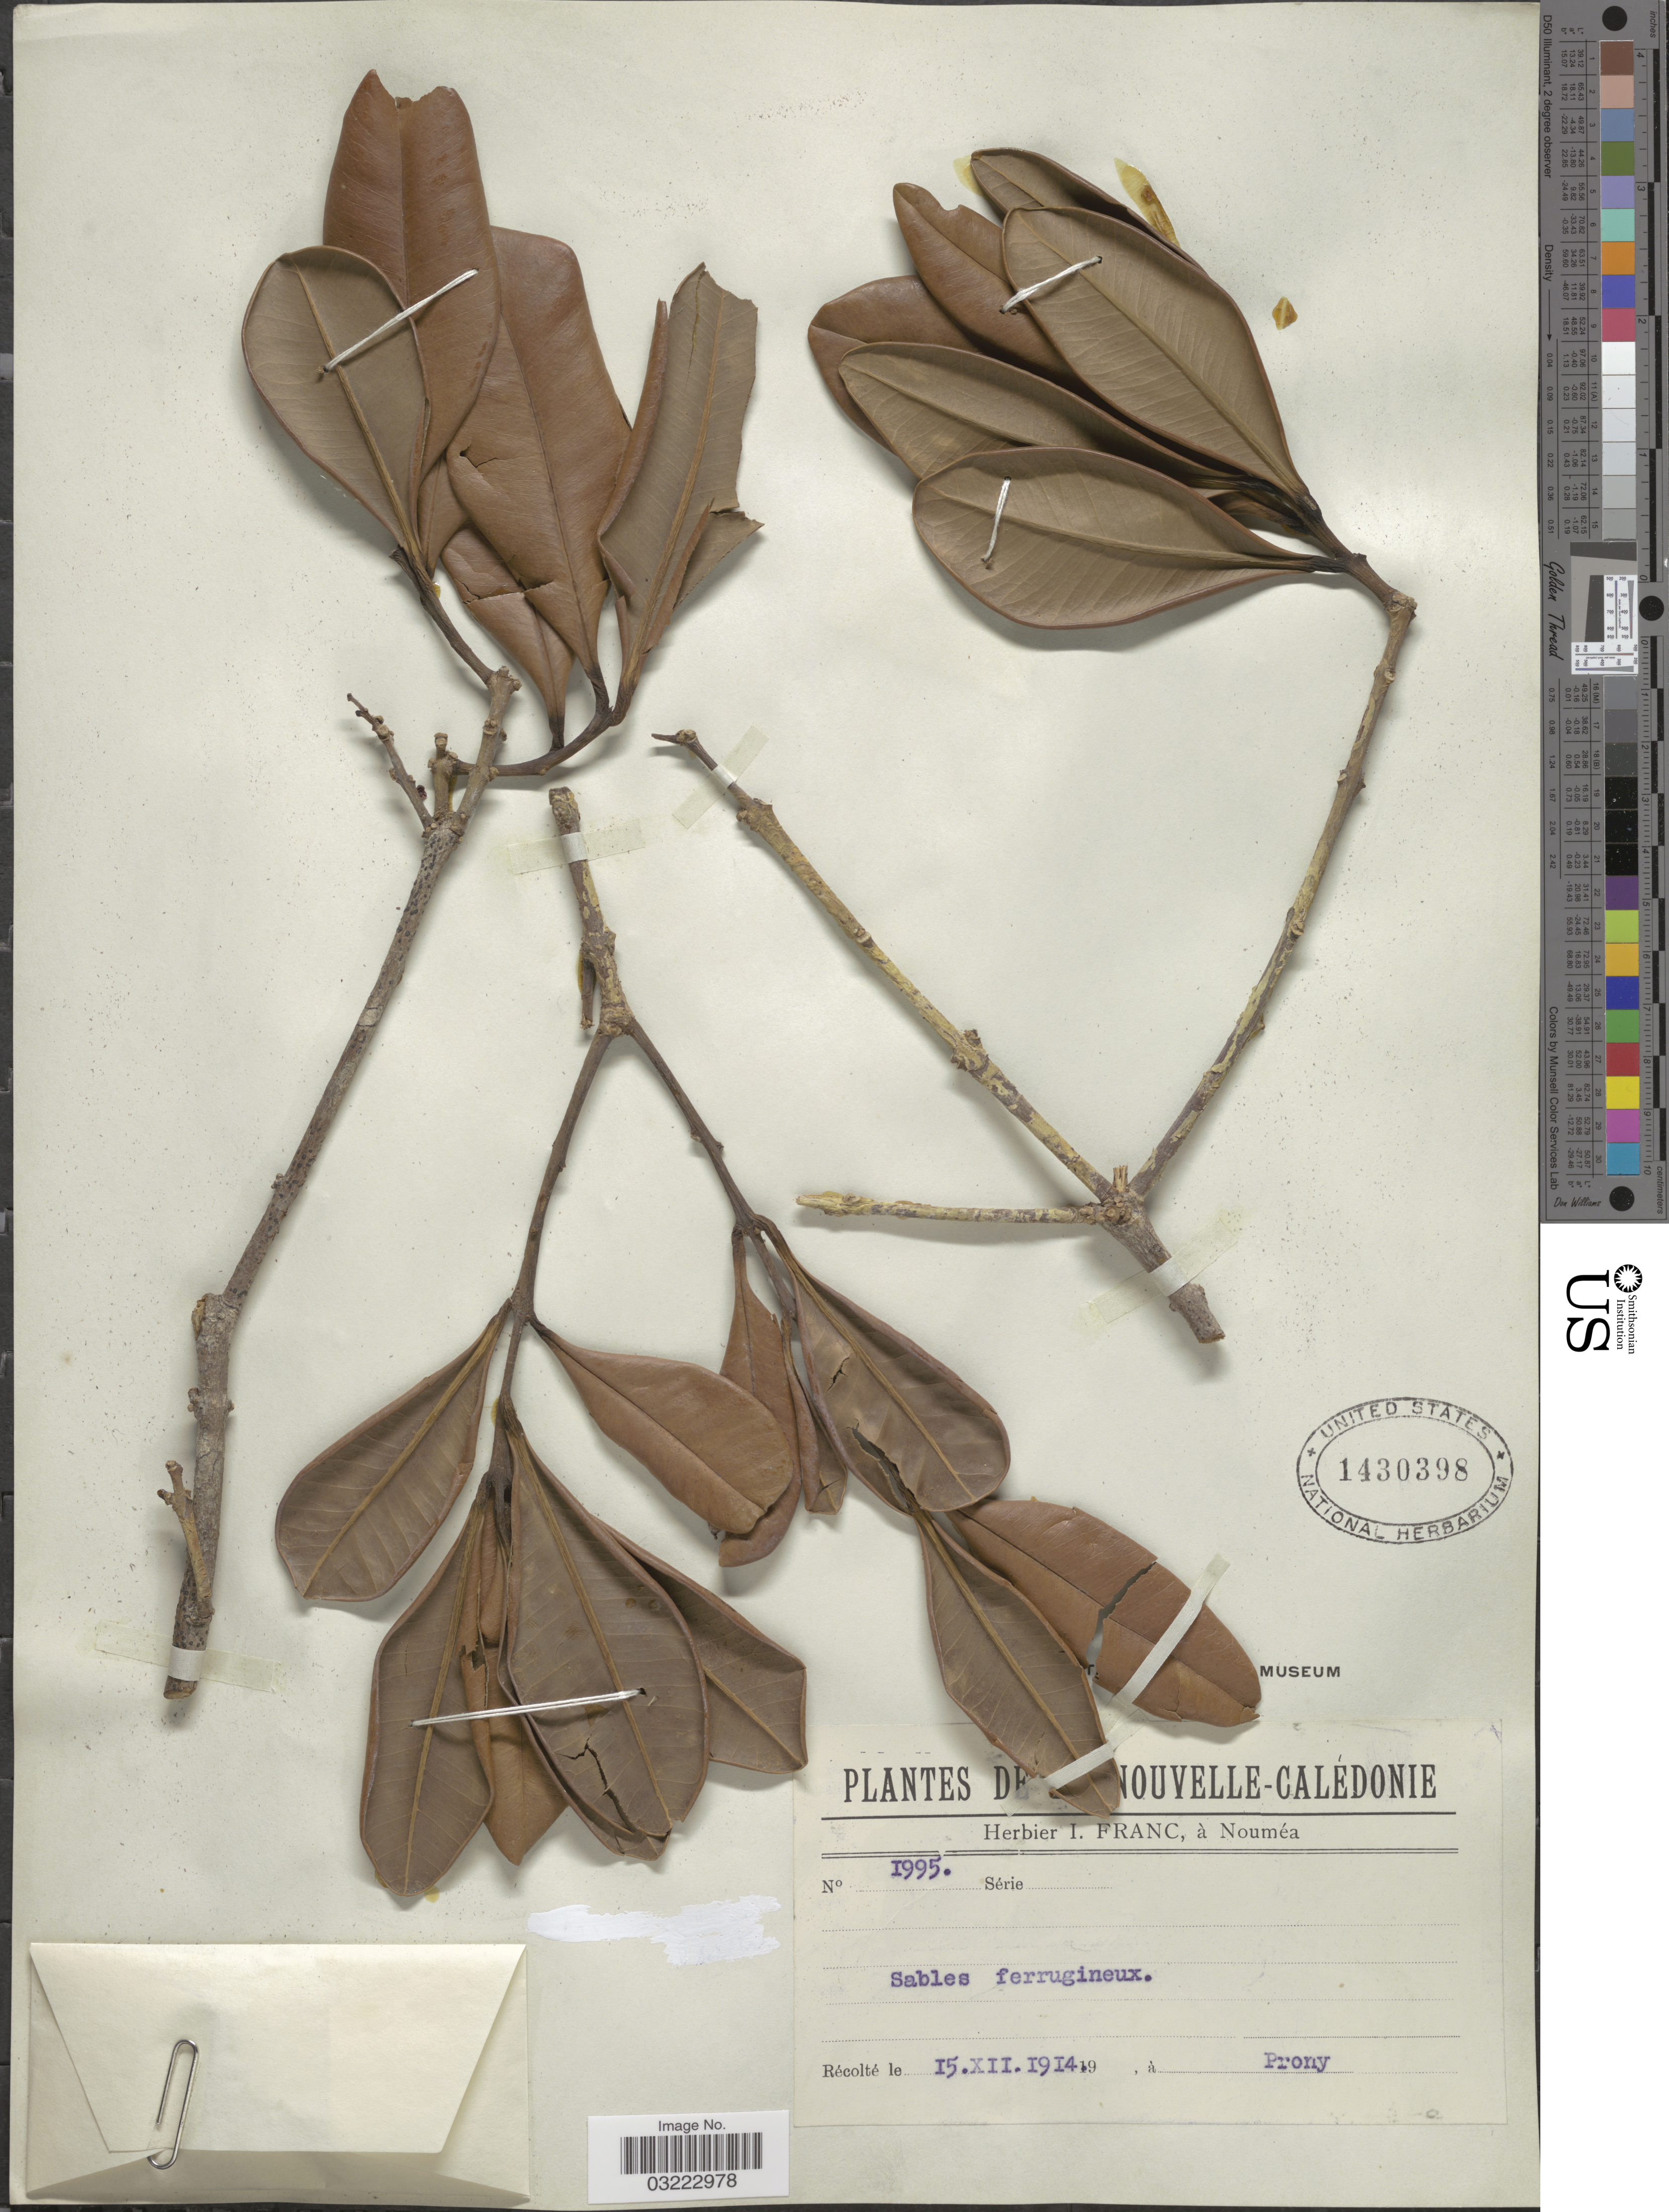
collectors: -. Prony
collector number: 1995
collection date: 1914-12-15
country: New Caledonia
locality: Nouvelle-Calédonie. Sables ferrugineux.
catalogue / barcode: US 1430398